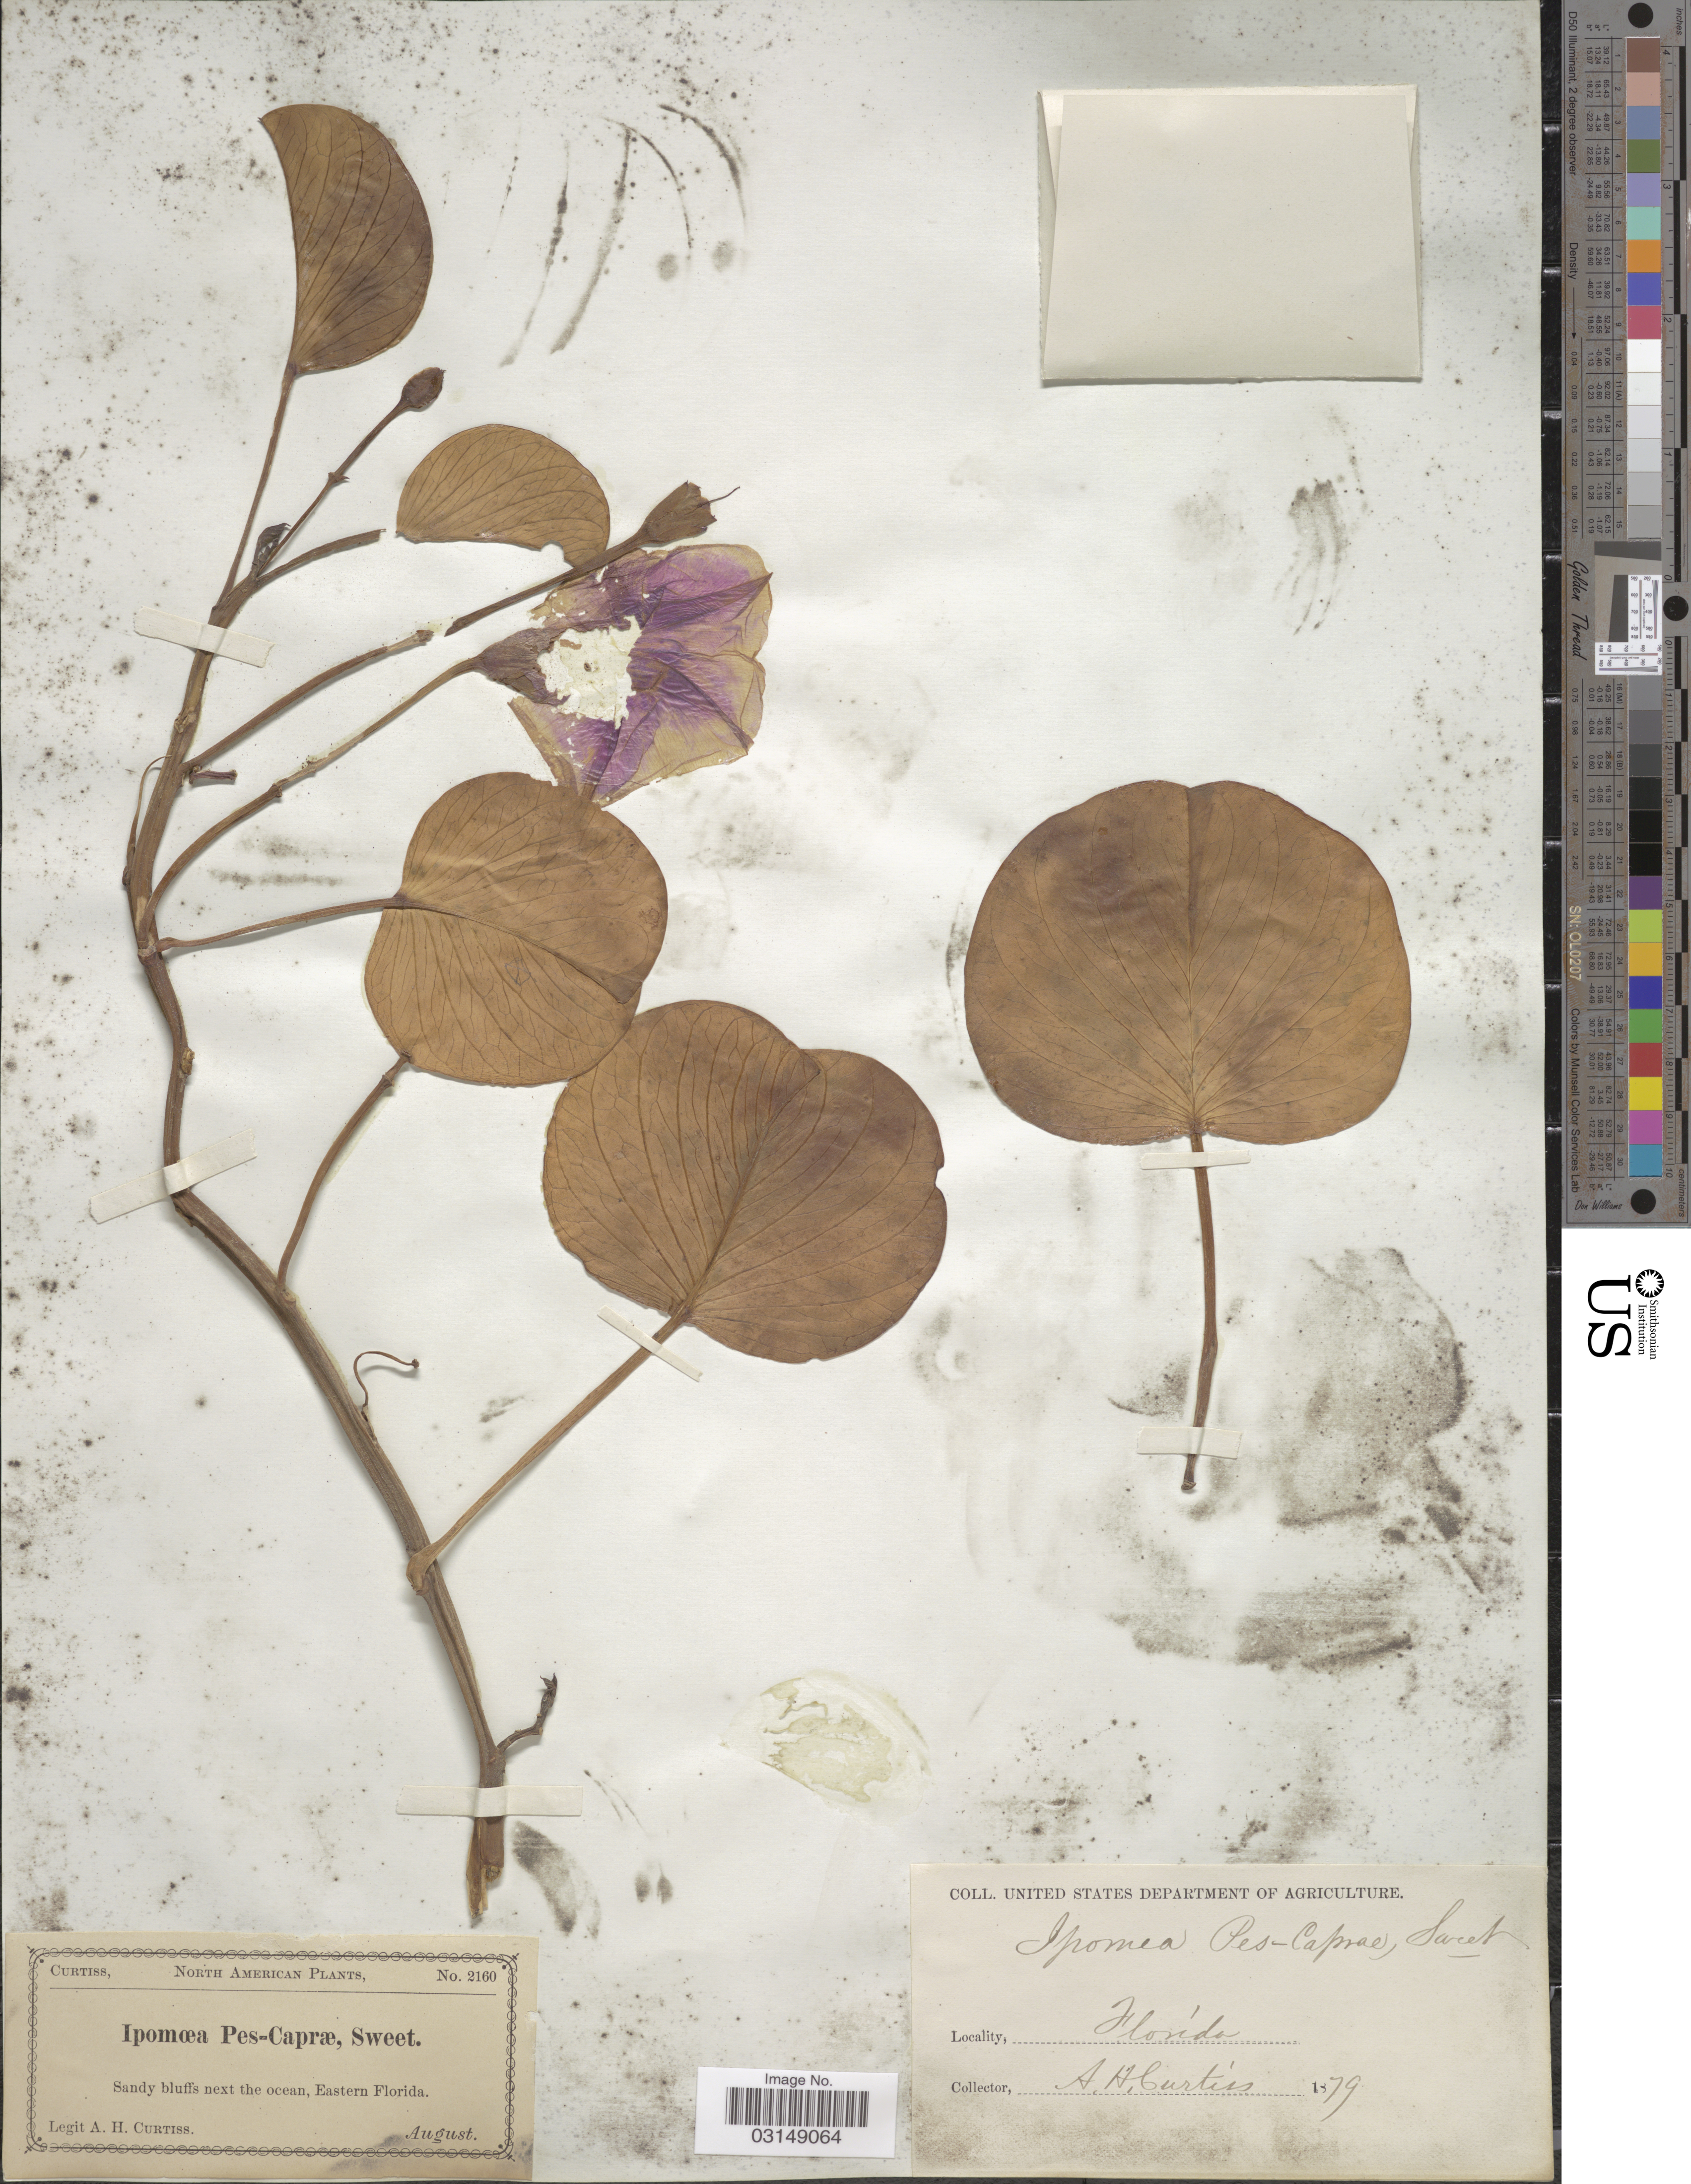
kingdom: Plantae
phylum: Tracheophyta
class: Magnoliopsida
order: Solanales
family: Convolvulaceae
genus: Ipomoea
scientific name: Ipomoea pes-caprae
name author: (L.) R. Br.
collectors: A. H. Curtiss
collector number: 2160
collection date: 1879-08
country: United States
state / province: Florida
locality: Sandy bluffs next the ocean, Eastern Florida.